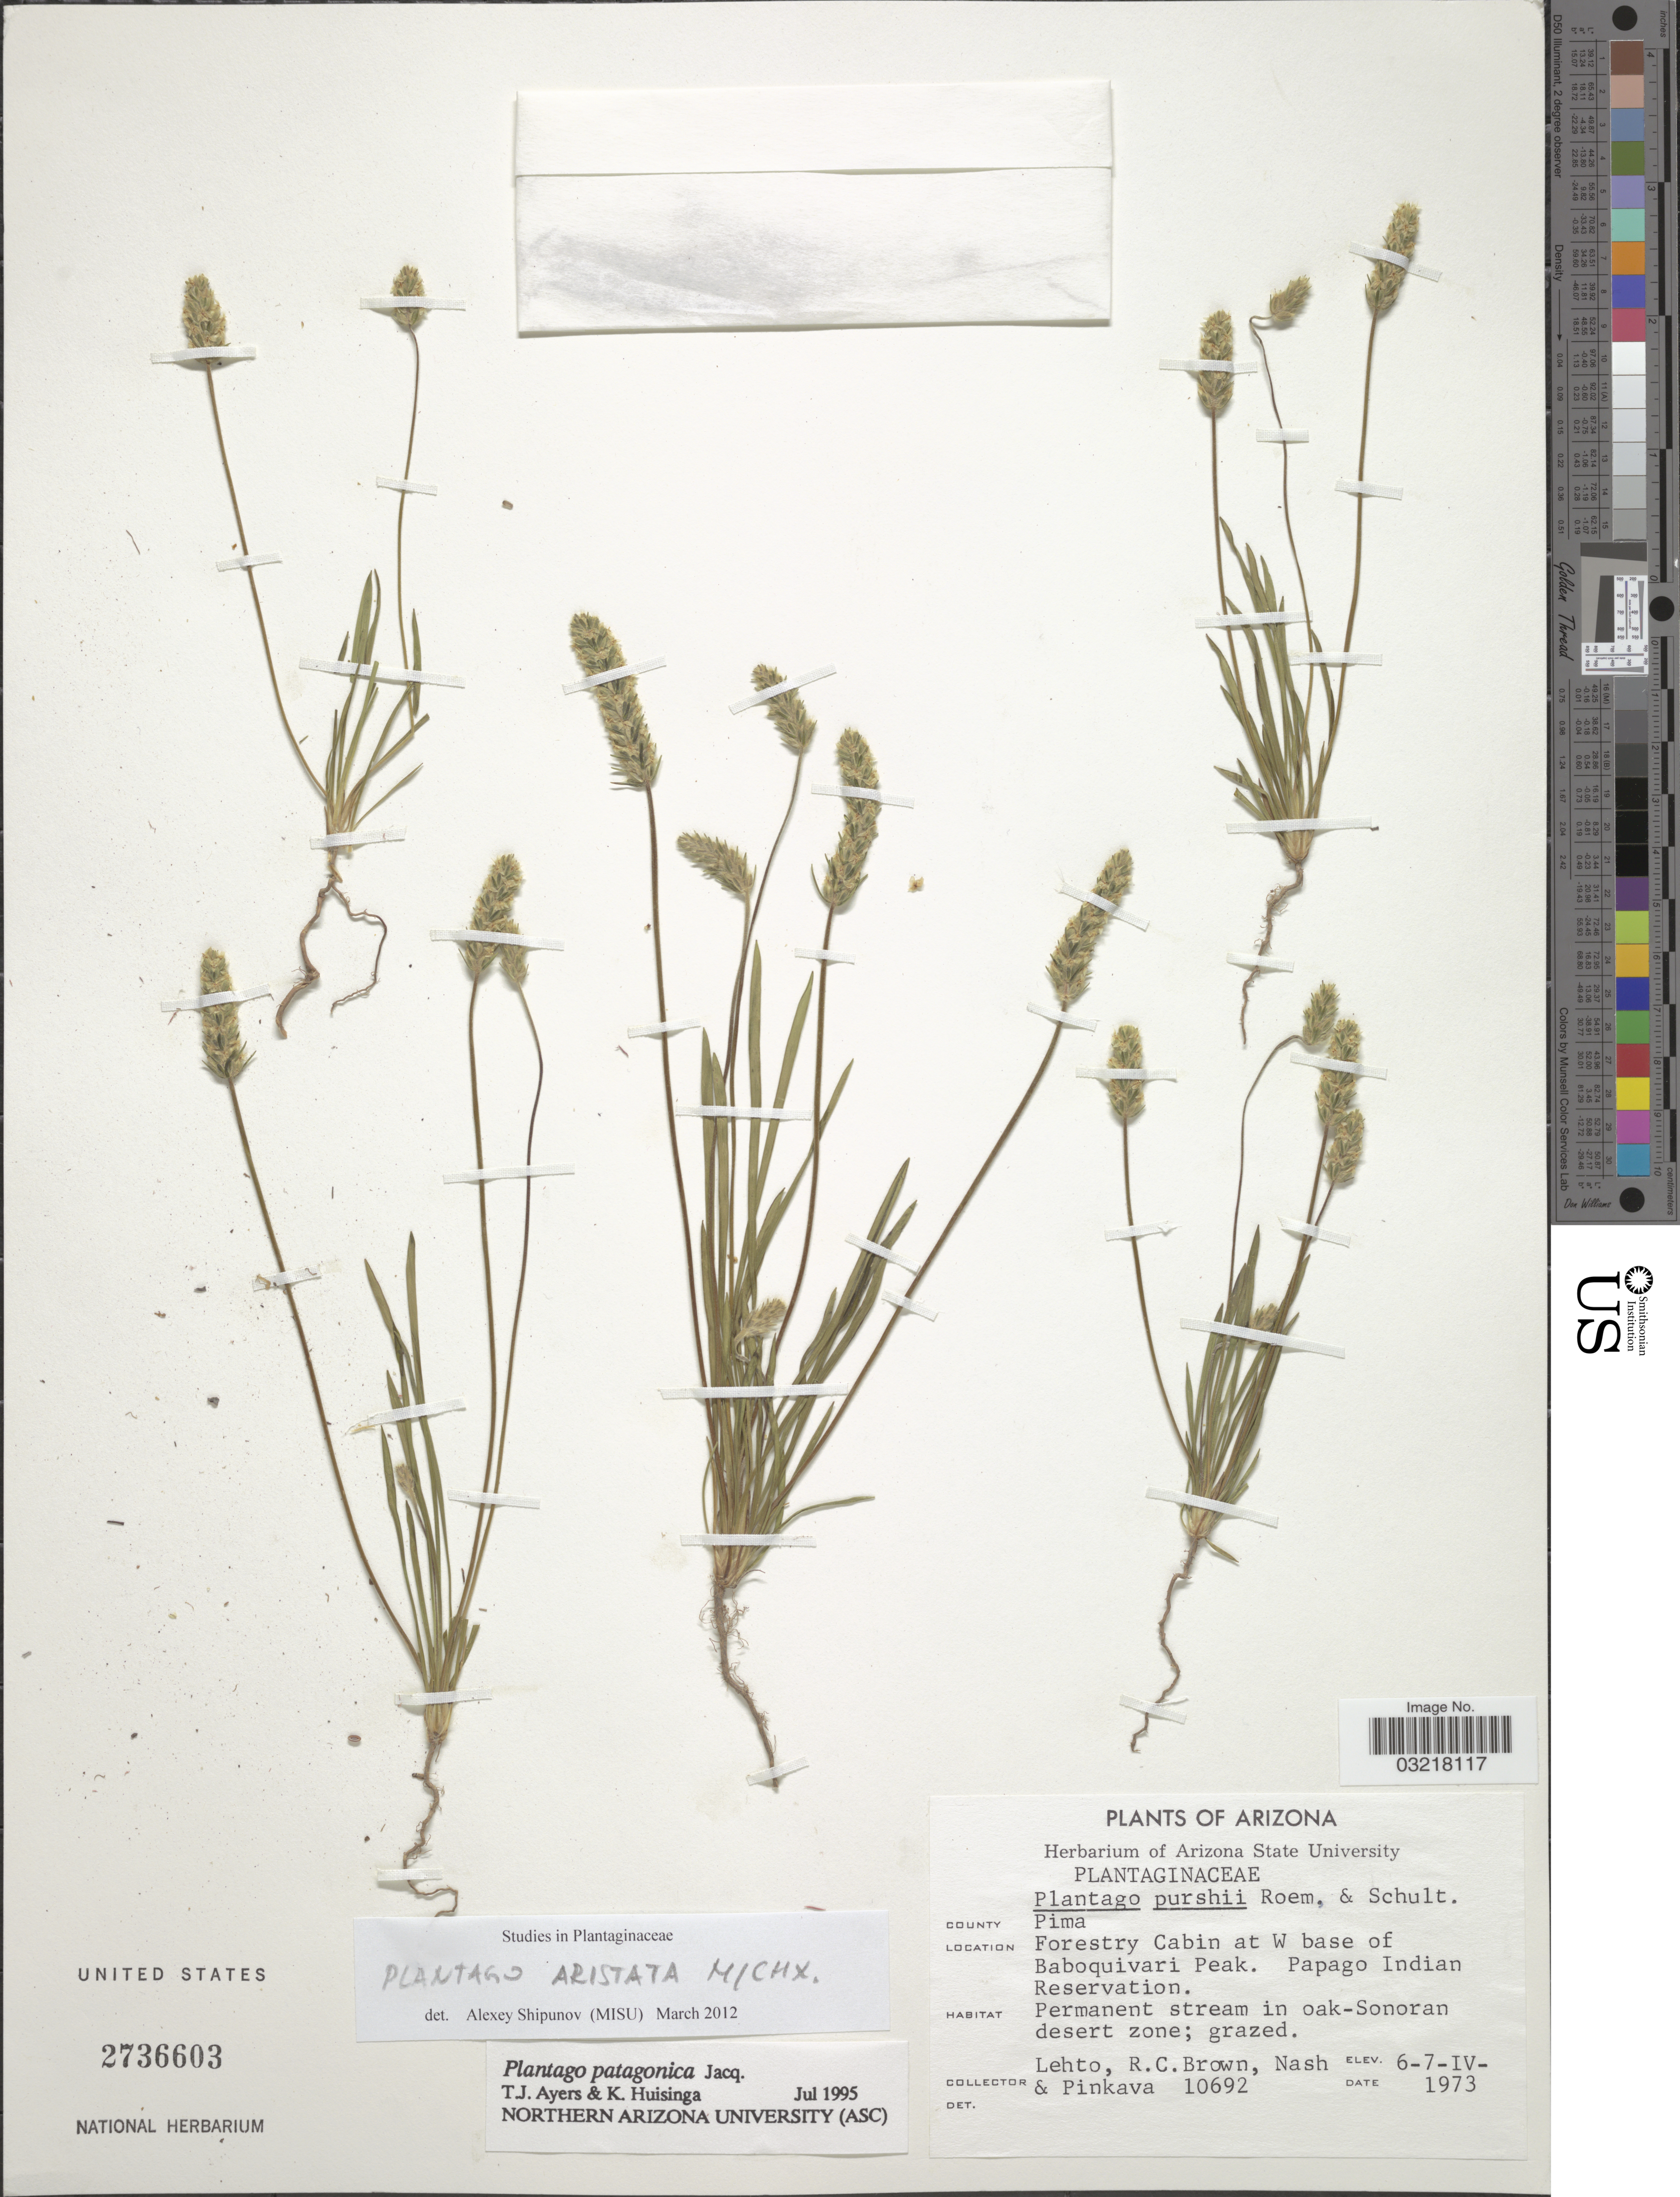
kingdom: Plantae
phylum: Tracheophyta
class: Magnoliopsida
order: Lamiales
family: Plantaginaceae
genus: Plantago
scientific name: Plantago aristata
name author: Michx.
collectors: -. Lehto, R. C. Brown, -- Nash & -. Pinkava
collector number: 10692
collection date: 1973-04-06/1973-04-07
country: United States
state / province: Arizona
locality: County Pima. Forestry Cabin at W base of Baboquivari Peak. Papago Indian Reservation.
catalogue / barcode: US 2736603